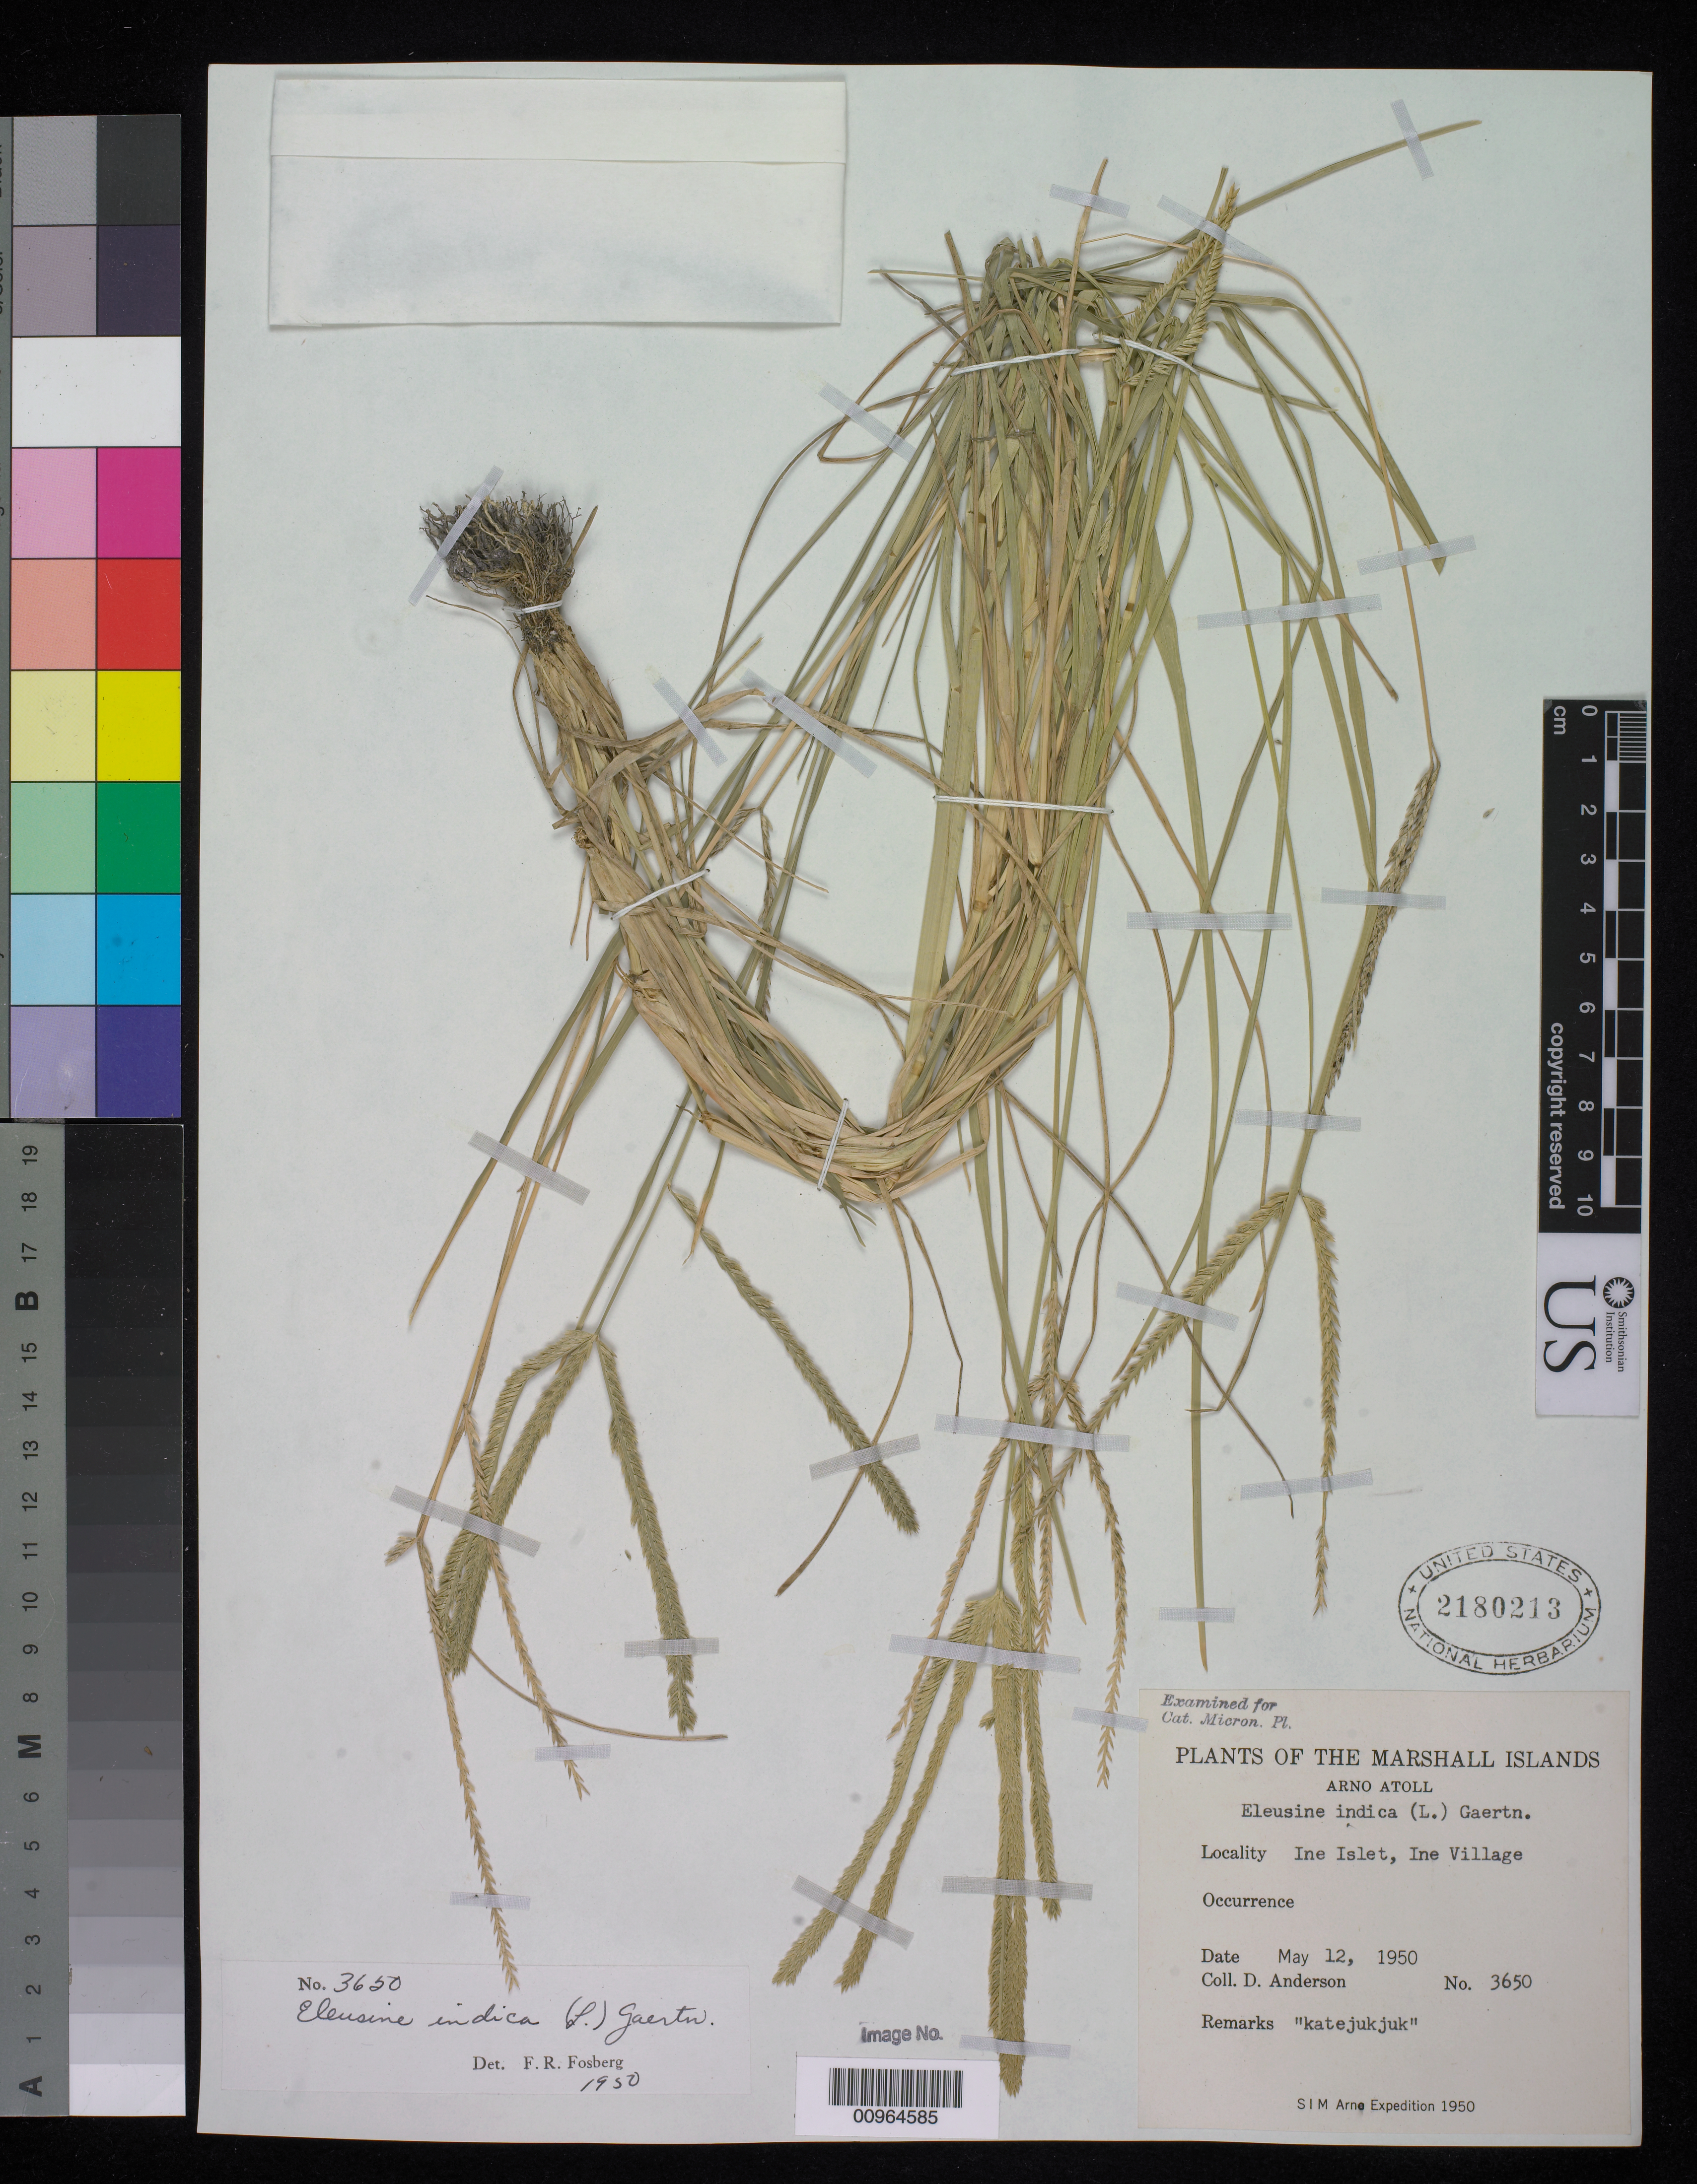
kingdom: Plantae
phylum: Tracheophyta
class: Liliopsida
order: Poales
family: Poaceae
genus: Eleusine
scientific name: Eleusine indica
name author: (L.) Gaertn.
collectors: D. Anderson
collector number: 3650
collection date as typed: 12 May 1950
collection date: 1950-05-12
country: Marshall Islands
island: Arno Atoll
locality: Ine Islet, Ine Village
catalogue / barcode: US 2180213